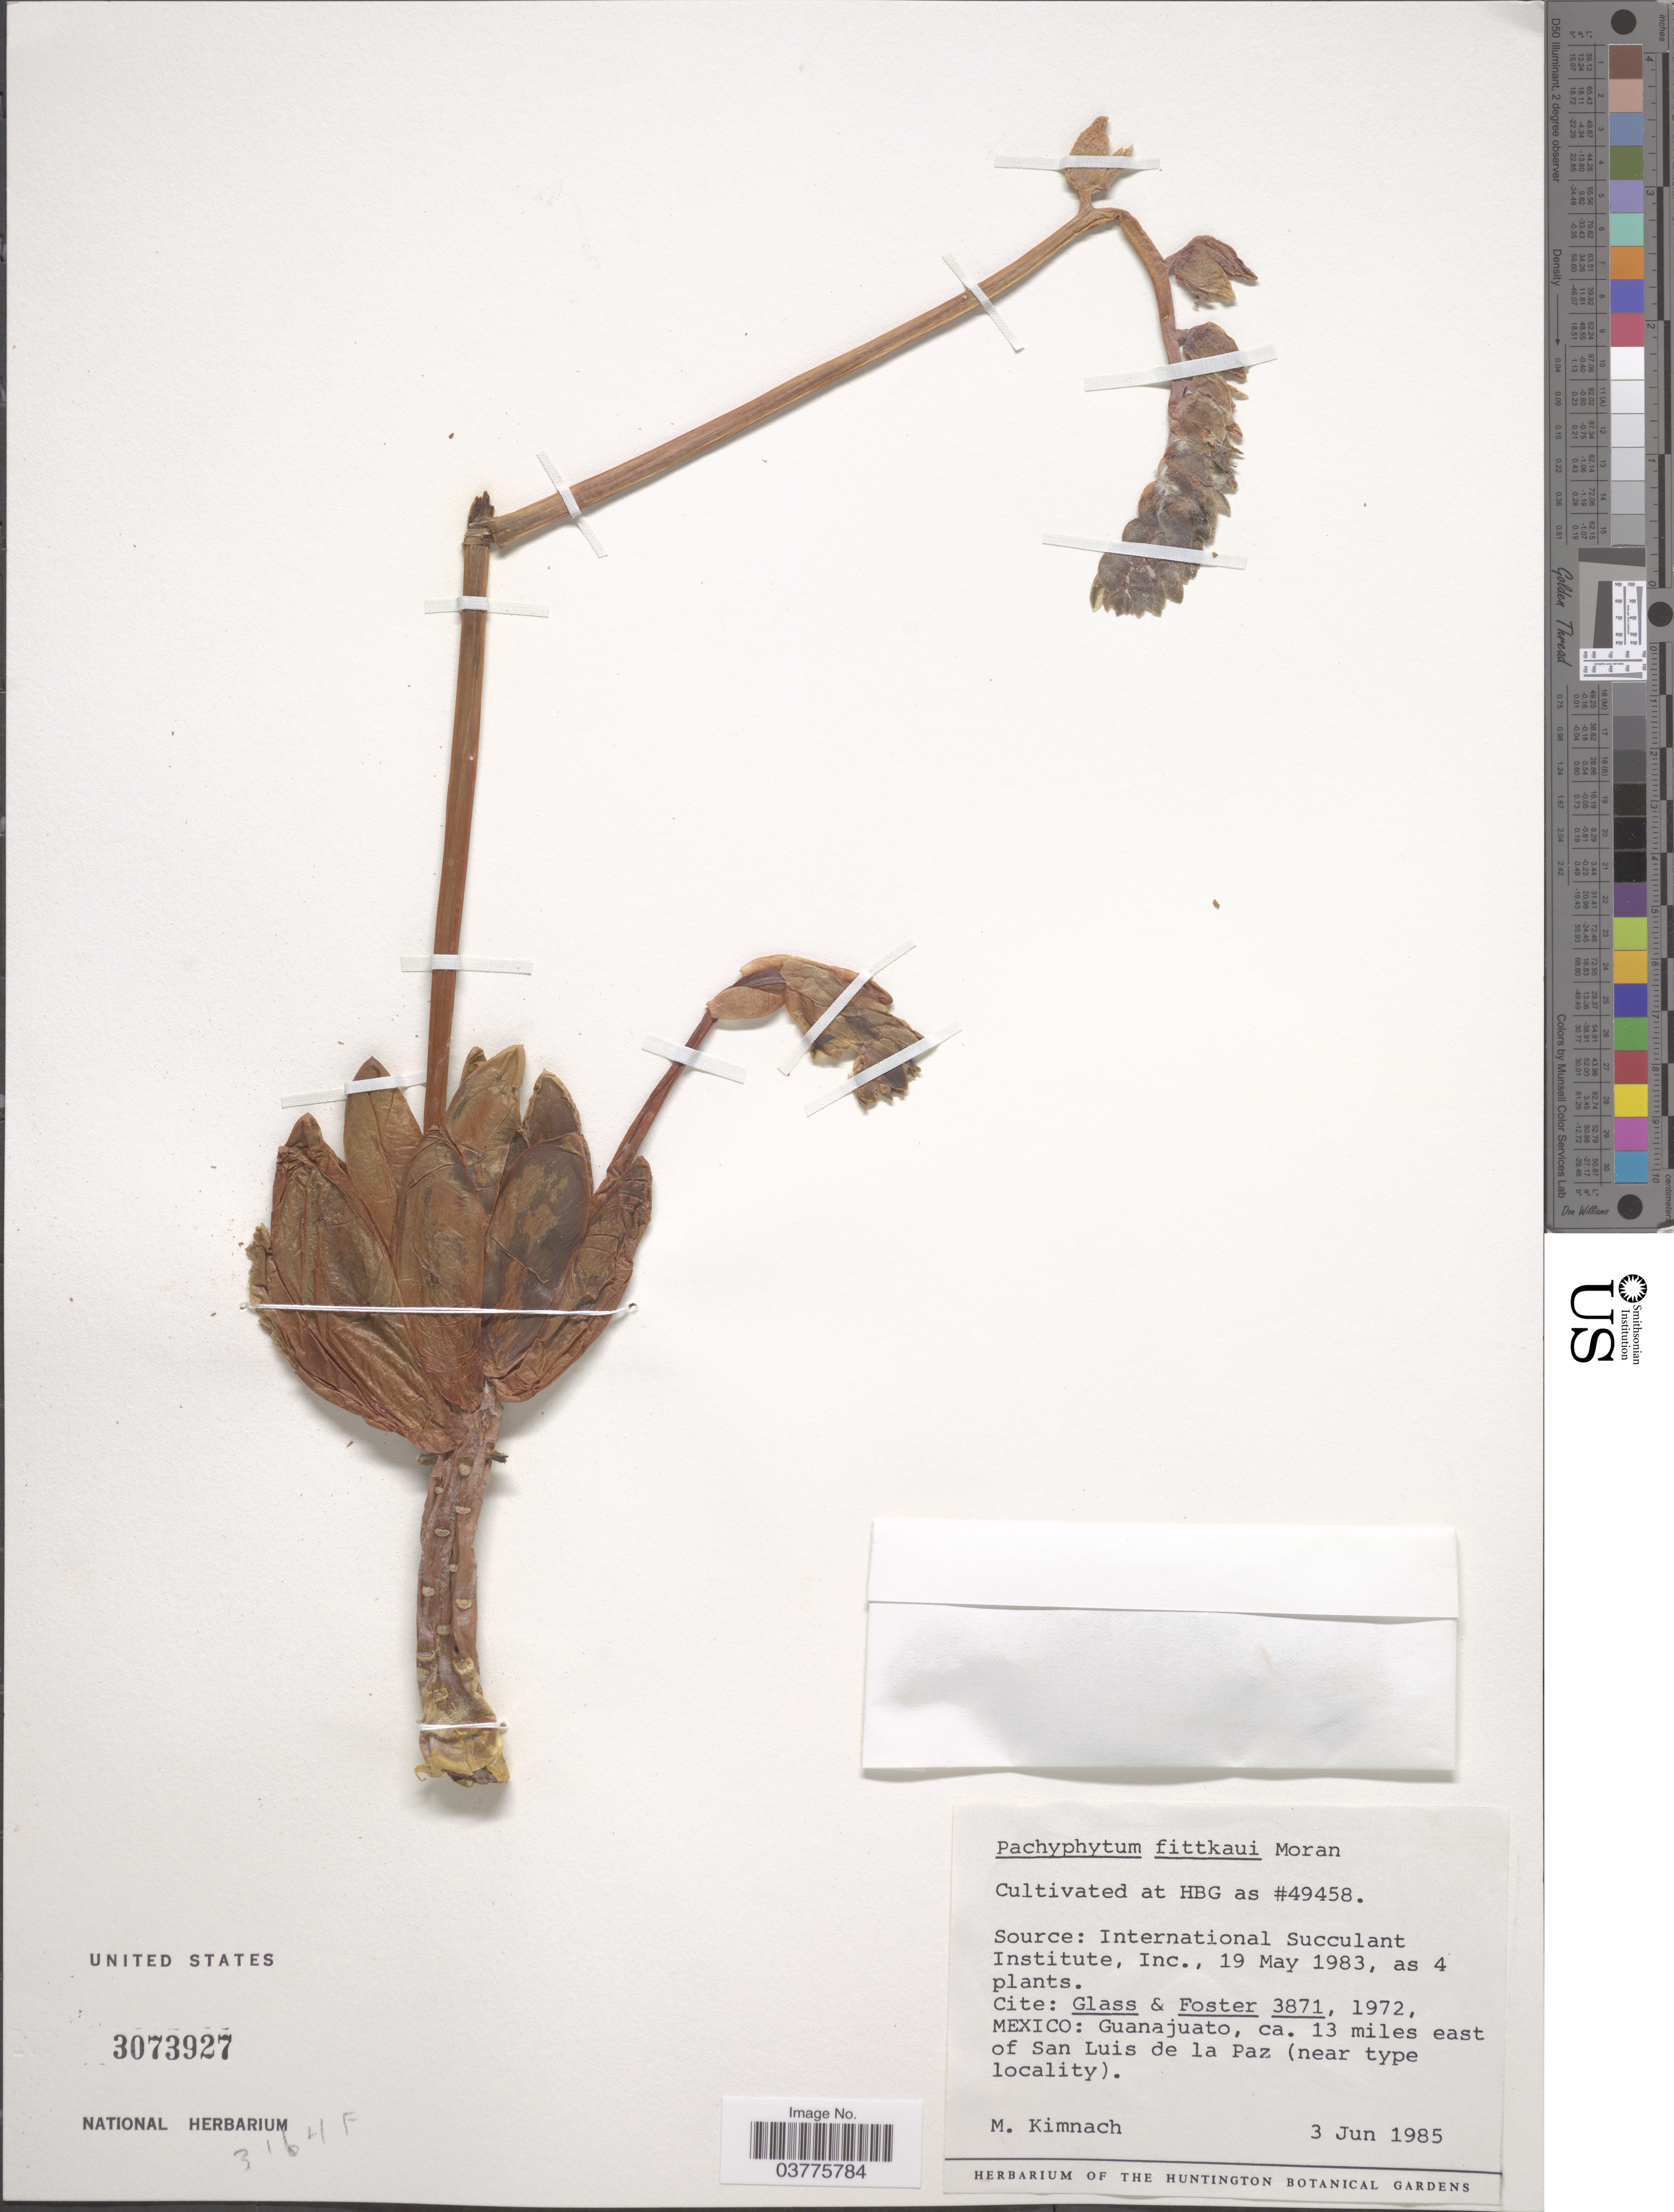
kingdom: Plantae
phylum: Tracheophyta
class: Magnoliopsida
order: Saxifragales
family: Crassulaceae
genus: Pachyphytum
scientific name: Pachyphytum fittkaui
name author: Moran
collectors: M. W. Kimnach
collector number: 49458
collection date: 1983-05-19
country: United States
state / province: California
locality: Cultivated at HBG. International Succulant Institute, Inc.?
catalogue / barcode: US 3073927